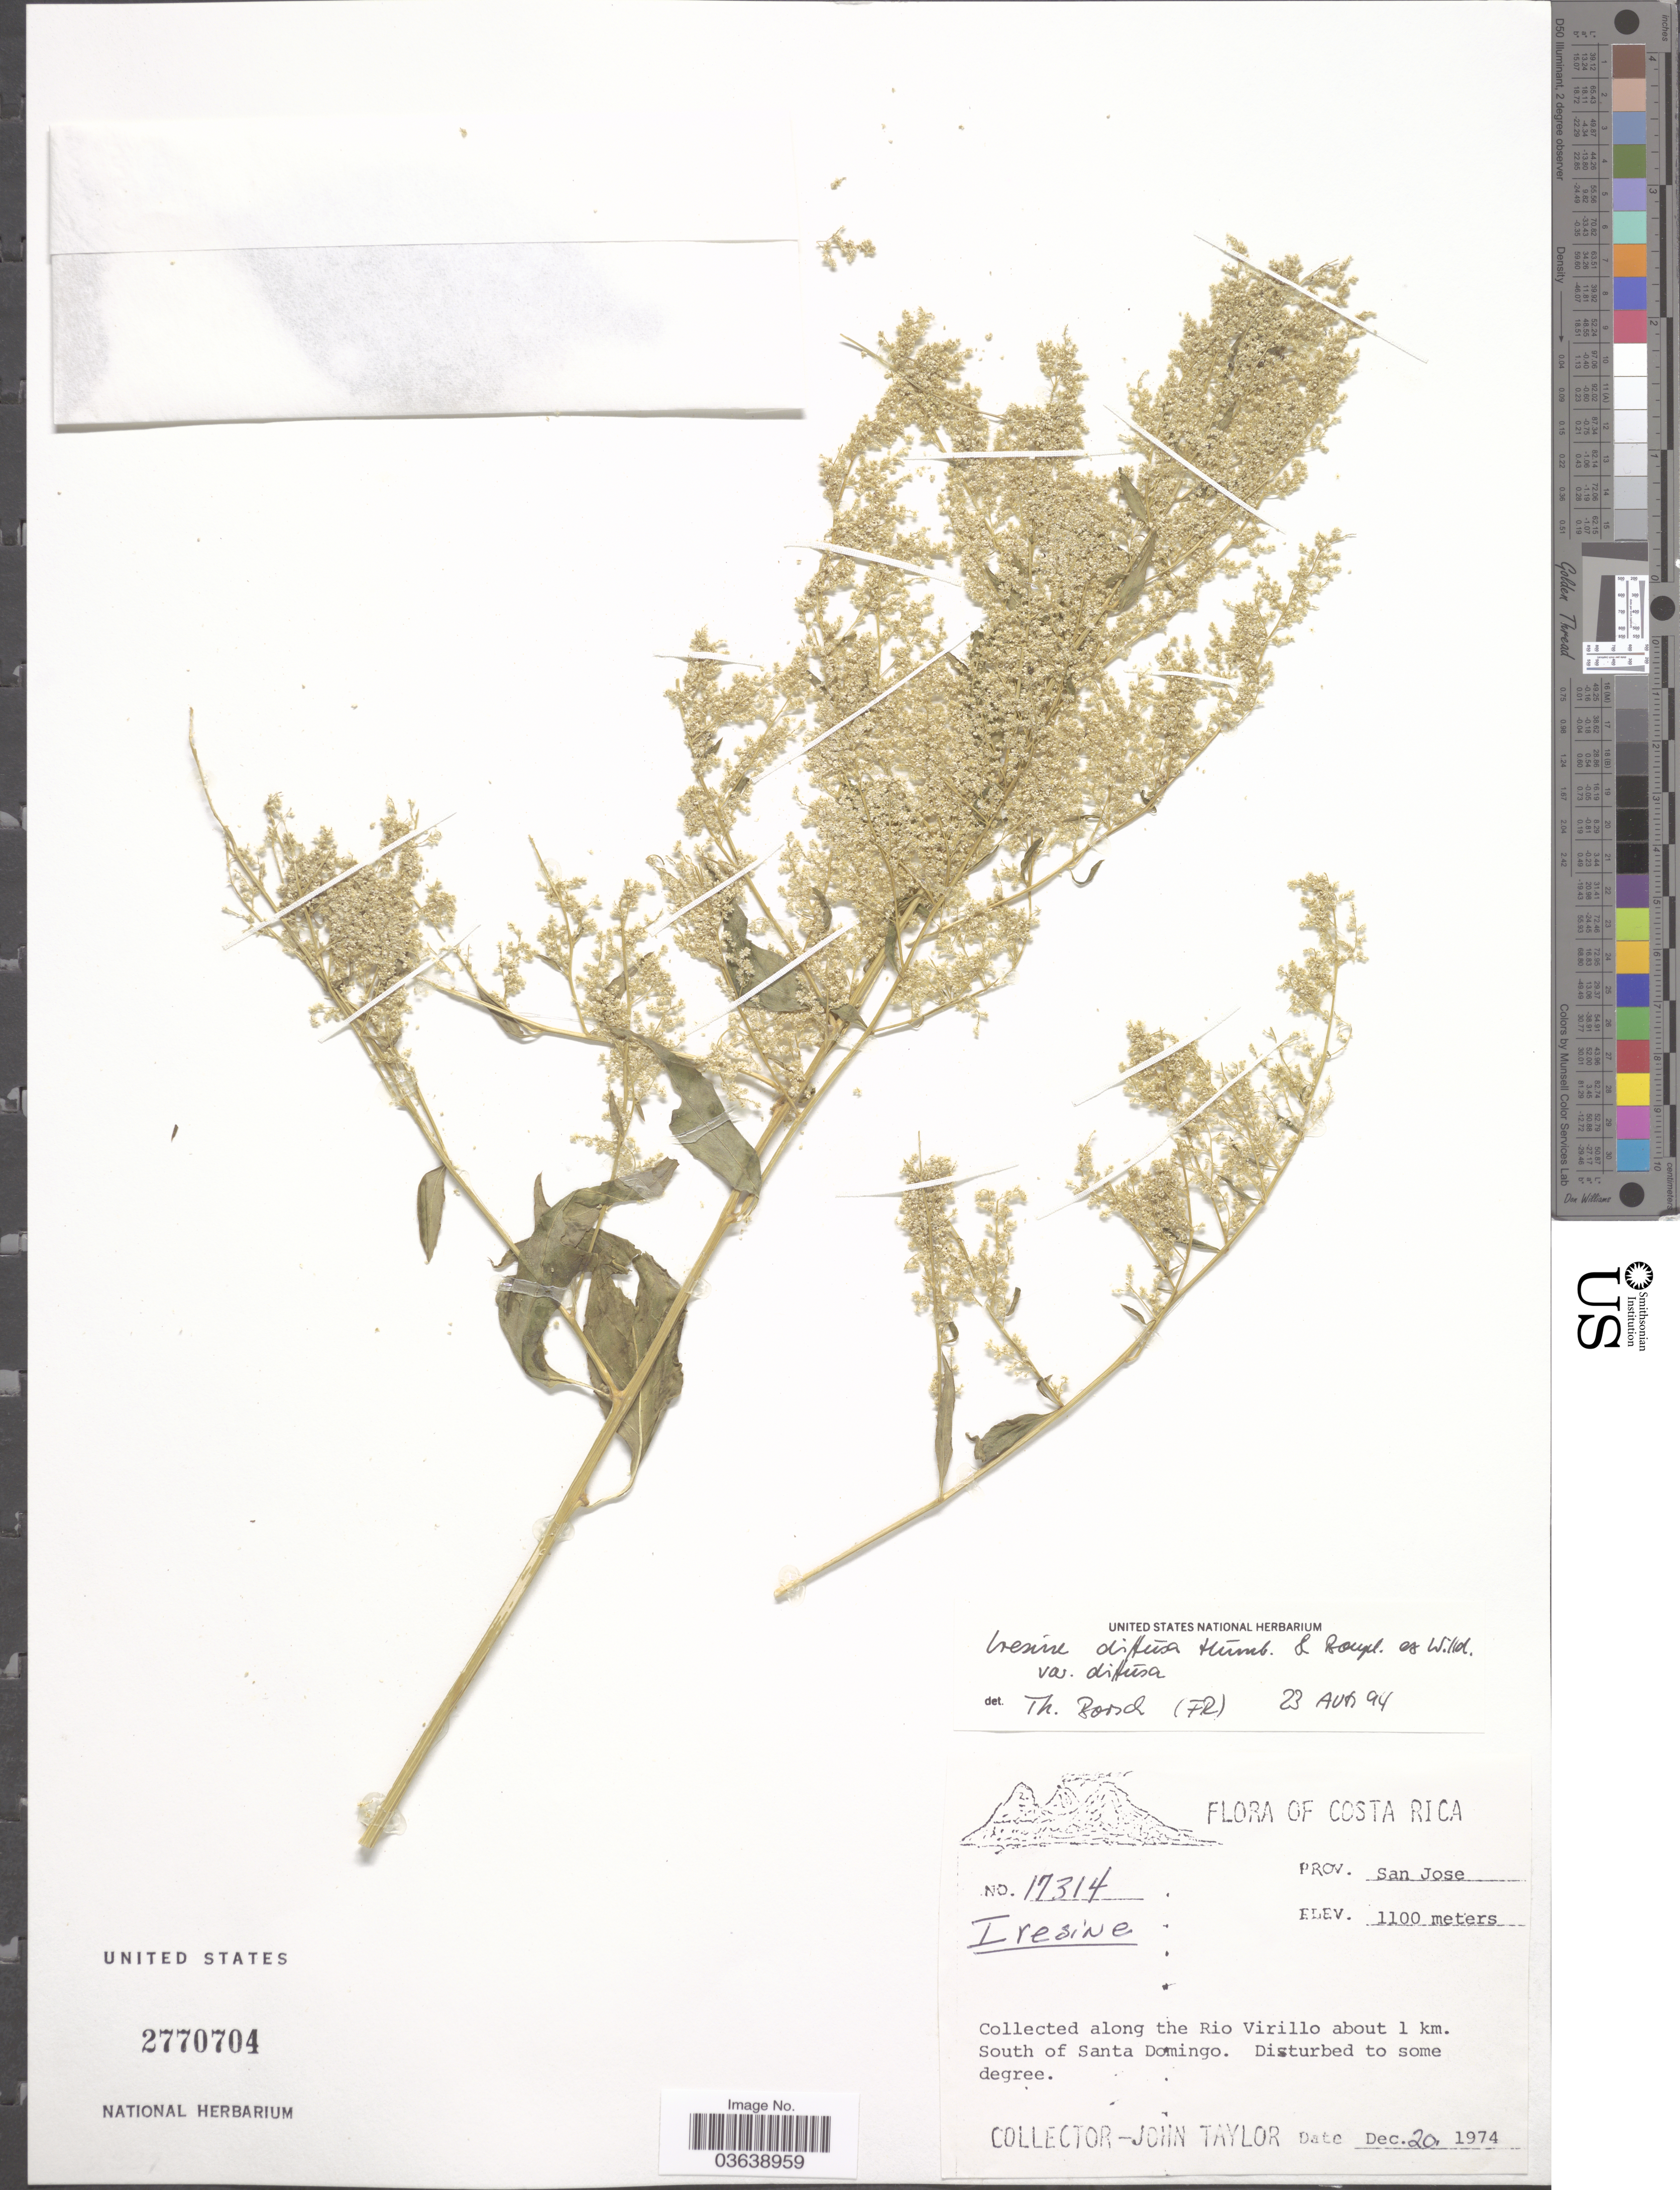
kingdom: Plantae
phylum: Tracheophyta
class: Magnoliopsida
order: Caryophyllales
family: Amaranthaceae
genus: Iresine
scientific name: Iresine celosia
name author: L.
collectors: J. Taylor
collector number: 17314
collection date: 1974-12-20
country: Costa Rica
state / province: San José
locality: Along the Rio Virillo about 1 km. South of Santa Domingo.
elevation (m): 1100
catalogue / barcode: US 2770704